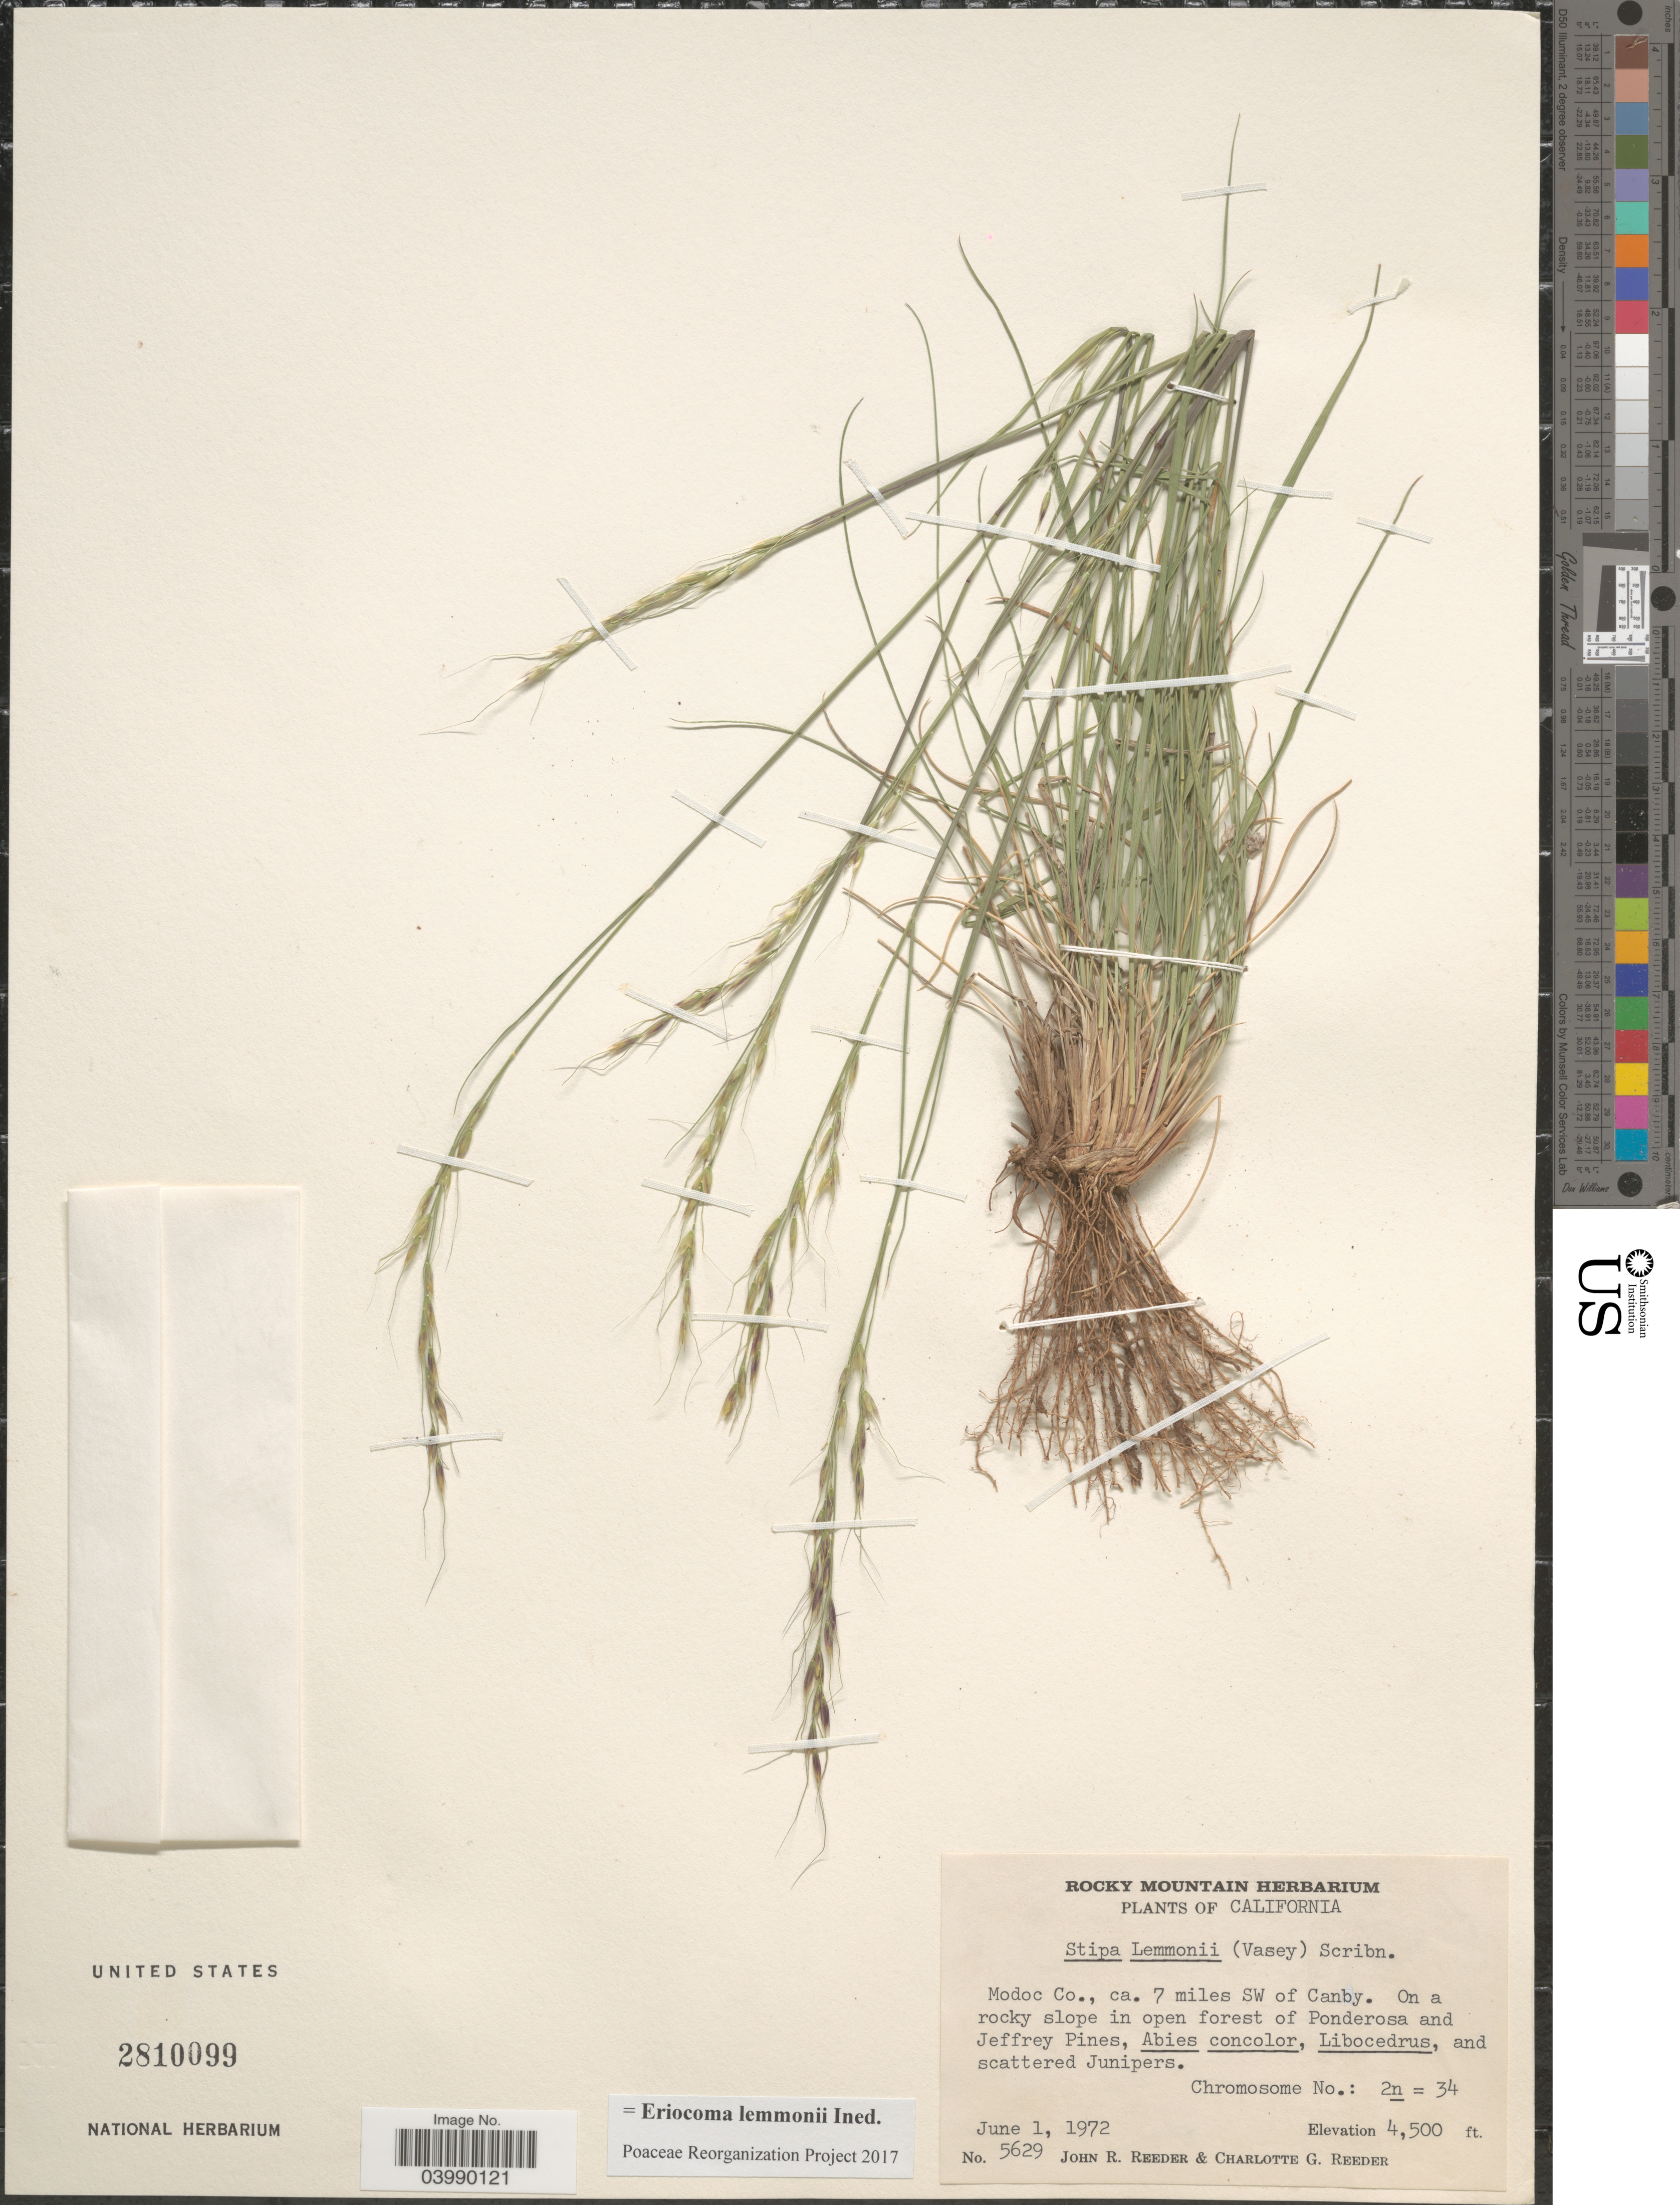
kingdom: Plantae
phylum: Tracheophyta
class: Liliopsida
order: Poales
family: Poaceae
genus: Eriocoma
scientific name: Eriocoma lemmonii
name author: (Vasey) Romasch.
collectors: J. R. Reeder & C. G. Reeder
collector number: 5629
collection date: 1972-06-01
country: United States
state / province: California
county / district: Modoc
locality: Modoc Co., ca. 7 miles SW of Canby.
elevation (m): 1372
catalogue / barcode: US 2810099